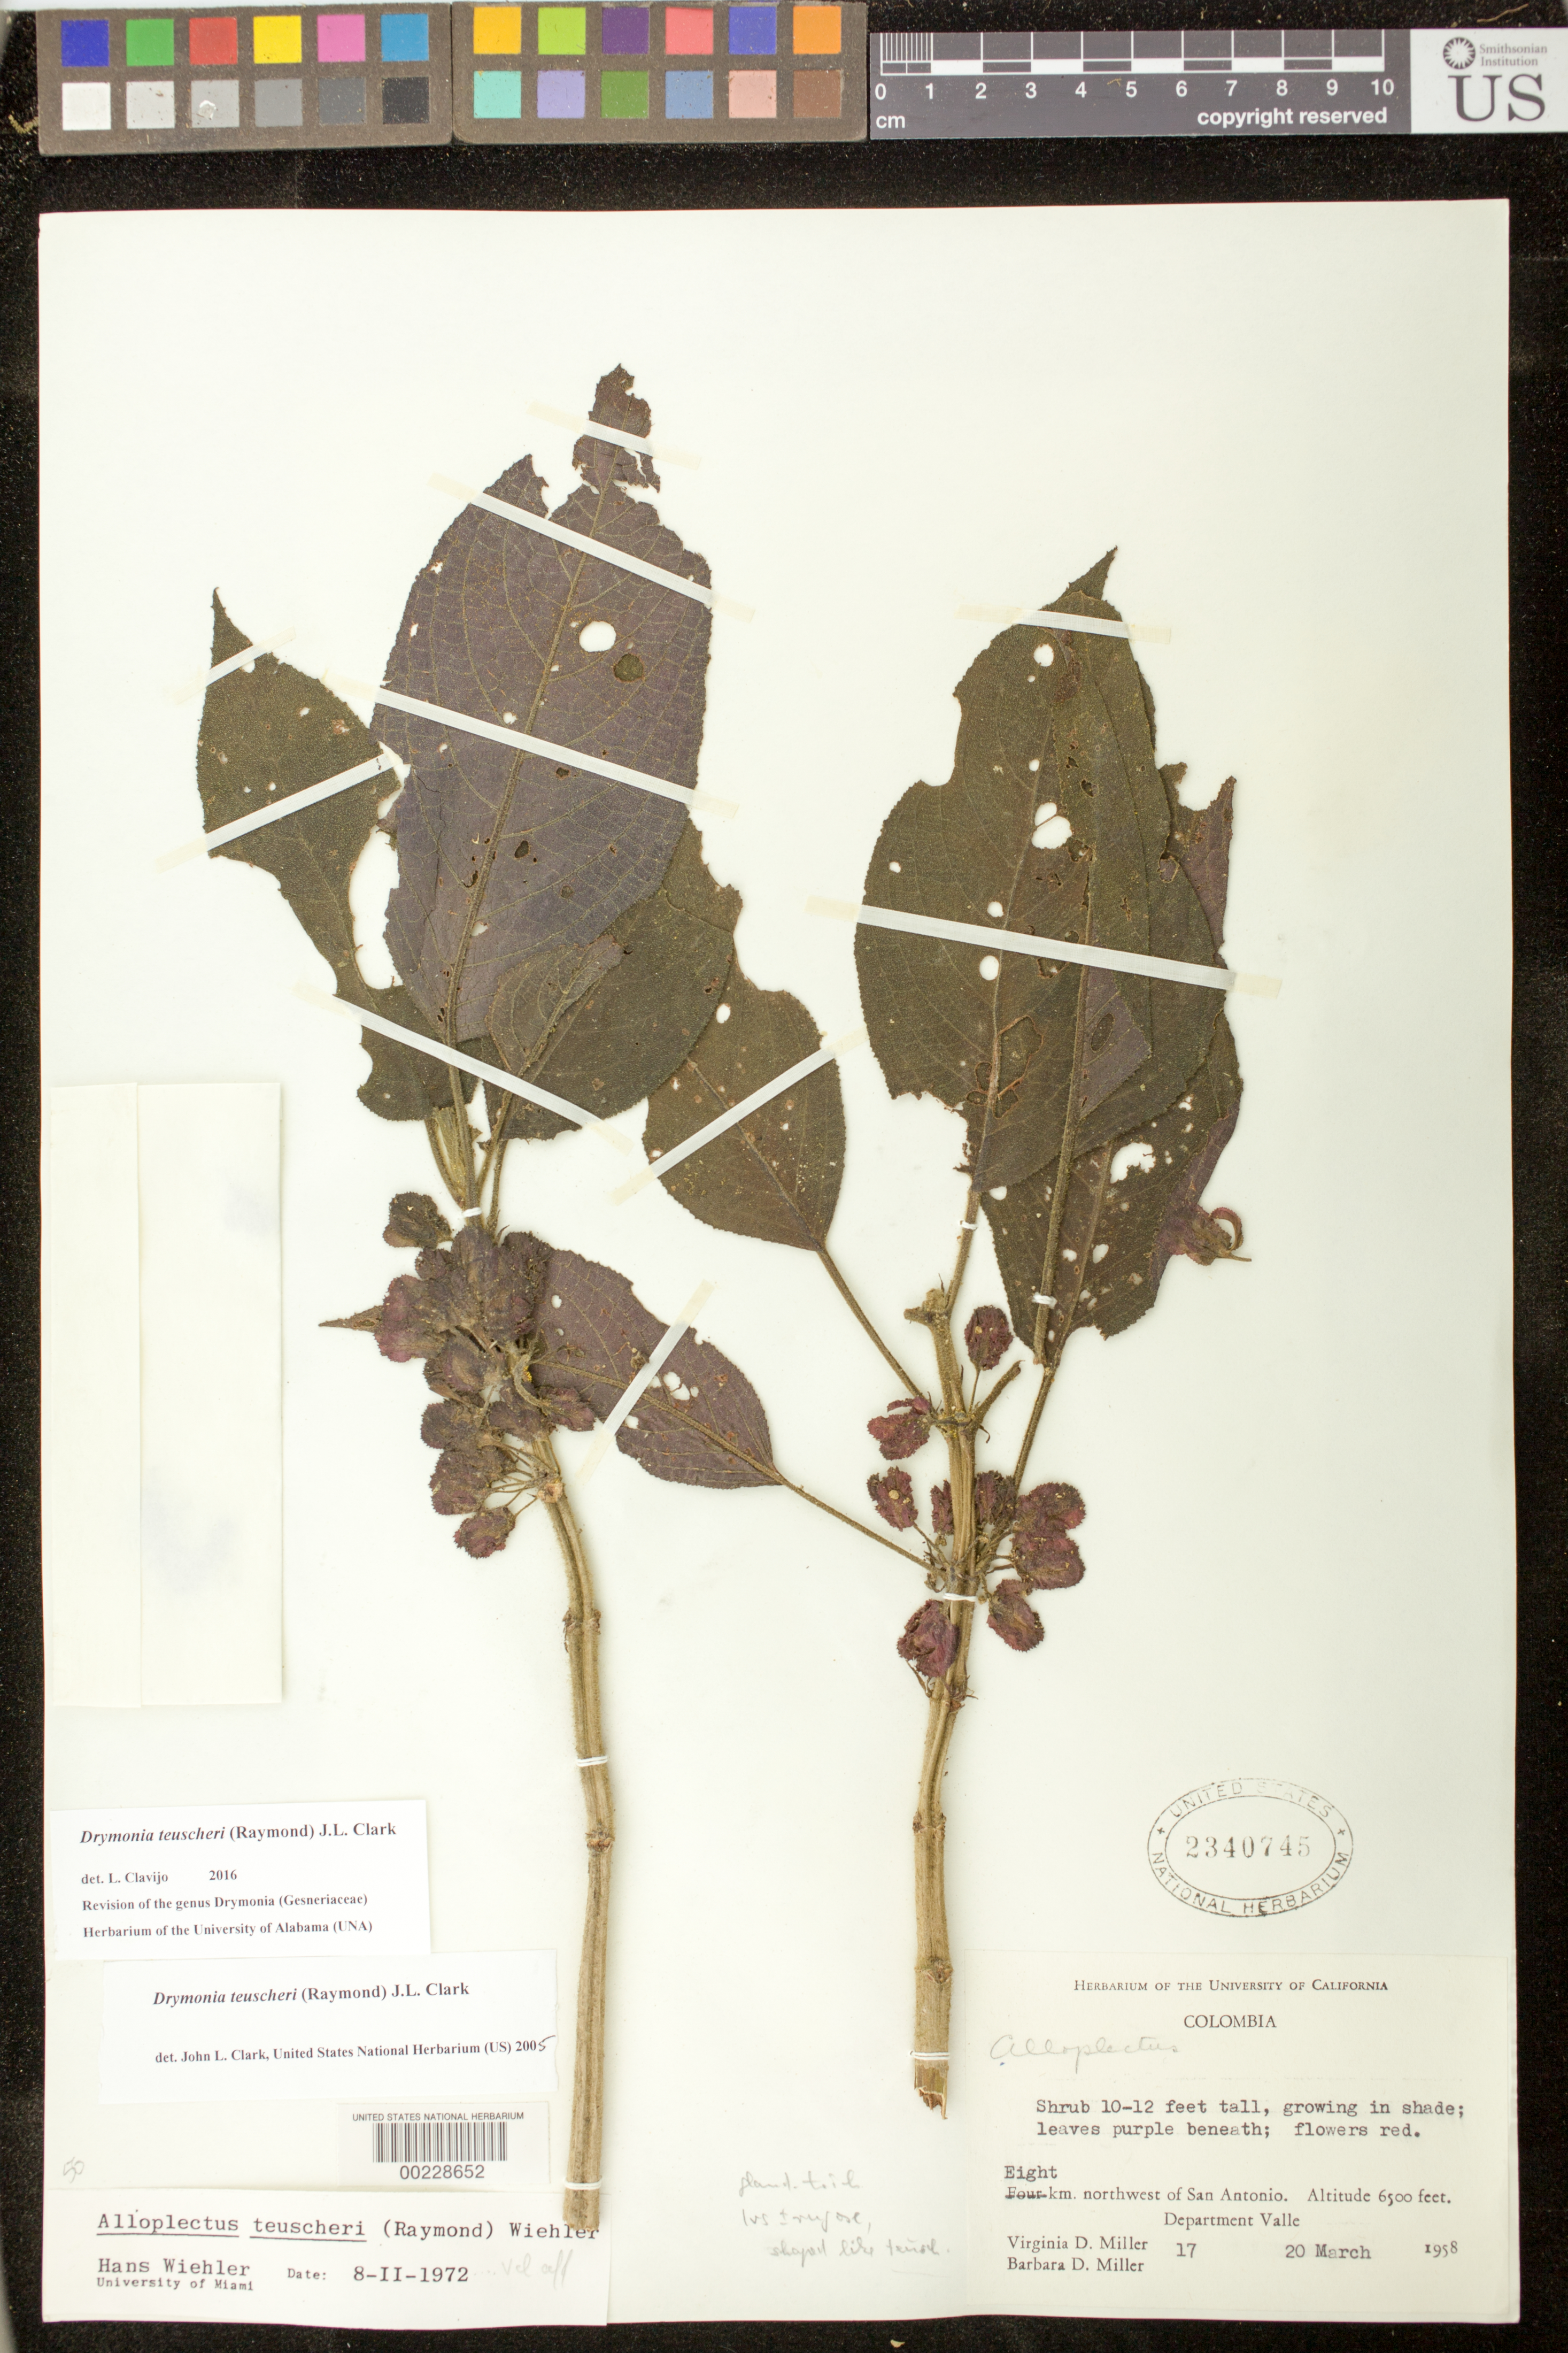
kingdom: Plantae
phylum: Tracheophyta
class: Magnoliopsida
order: Lamiales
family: Gesneriaceae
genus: Drymonia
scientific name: Drymonia teuscheri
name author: (Raymond) J.L. Clark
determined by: Clark, J. L., (SEL), The Marie Selby Botanical Garden (UNITED STATES)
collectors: V. D. Miller & B. D. Miller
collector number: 17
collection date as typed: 20 Mar 1958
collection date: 1958-03-20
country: Colombia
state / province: Valle del Cauca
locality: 8 km NW of San Antonio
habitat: growing in shade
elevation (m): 1981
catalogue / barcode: US 2340745